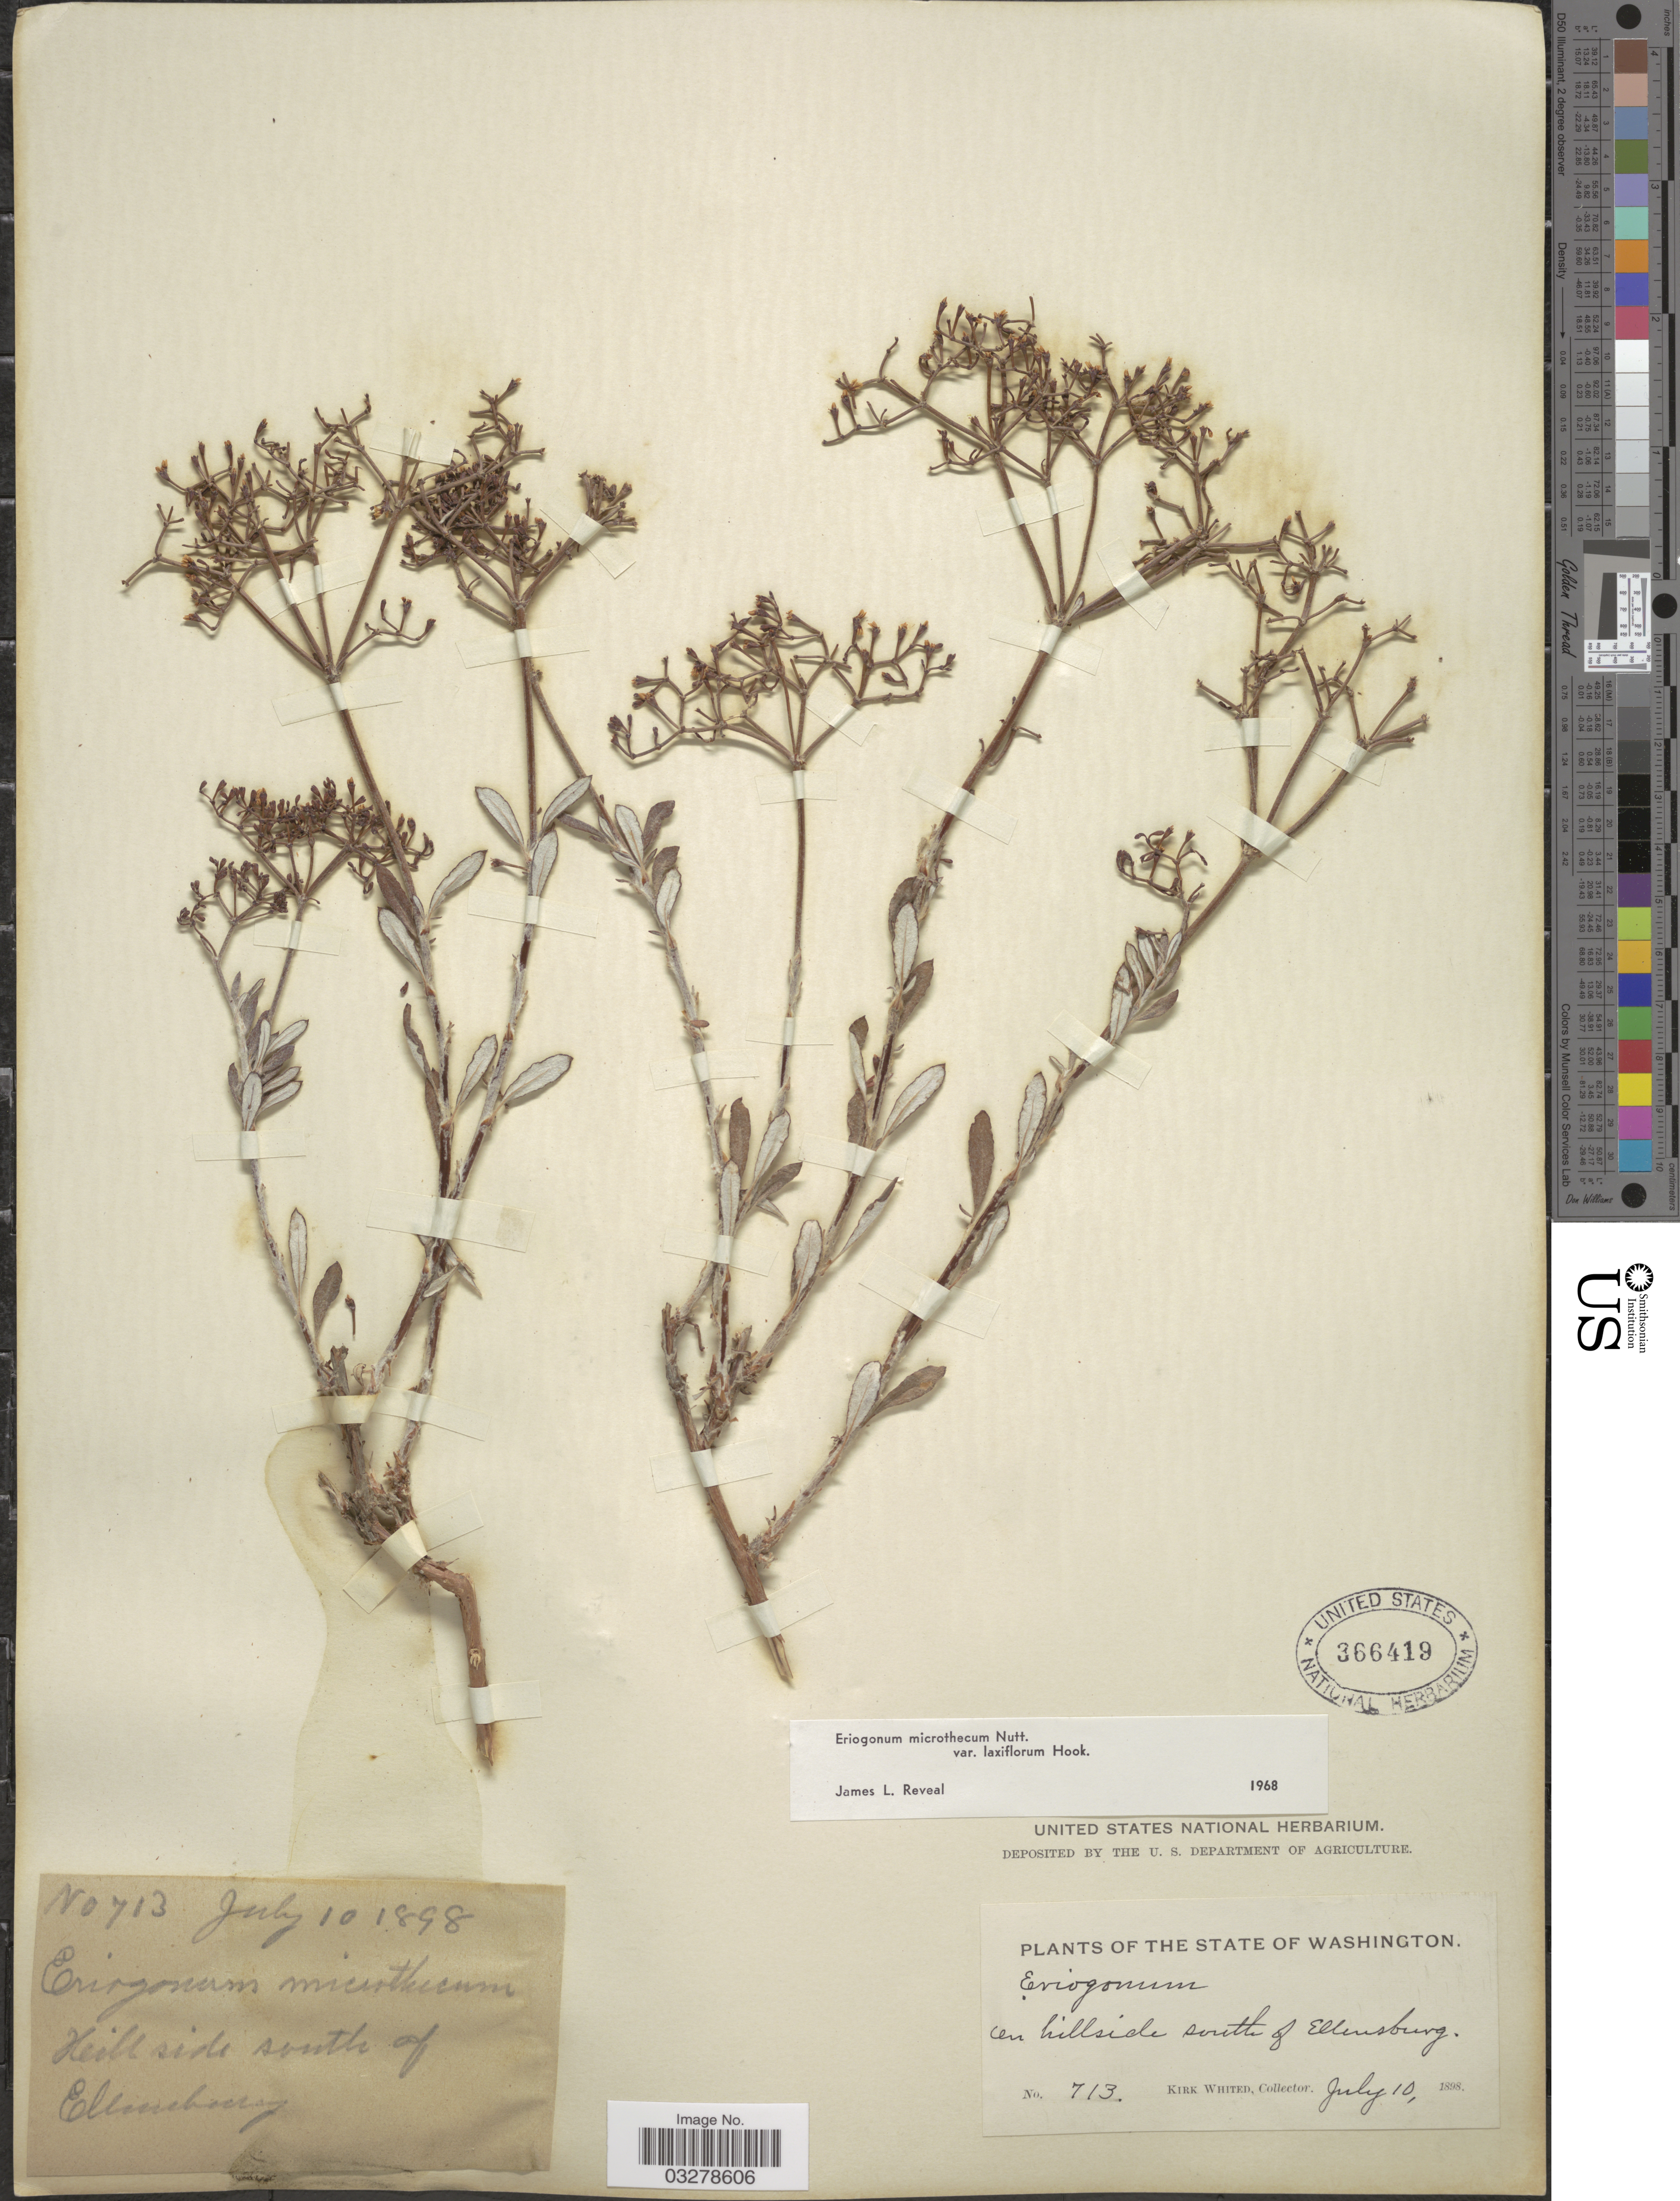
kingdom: Plantae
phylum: Tracheophyta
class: Magnoliopsida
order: Caryophyllales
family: Polygonaceae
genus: Eriogonum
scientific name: Eriogonum microtheca var. laxiflorum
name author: Hook.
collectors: K. Whited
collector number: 713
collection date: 1898-07-10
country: United States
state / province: Washington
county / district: Kittitas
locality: On hillside south of Ellensburg.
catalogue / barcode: US 366419